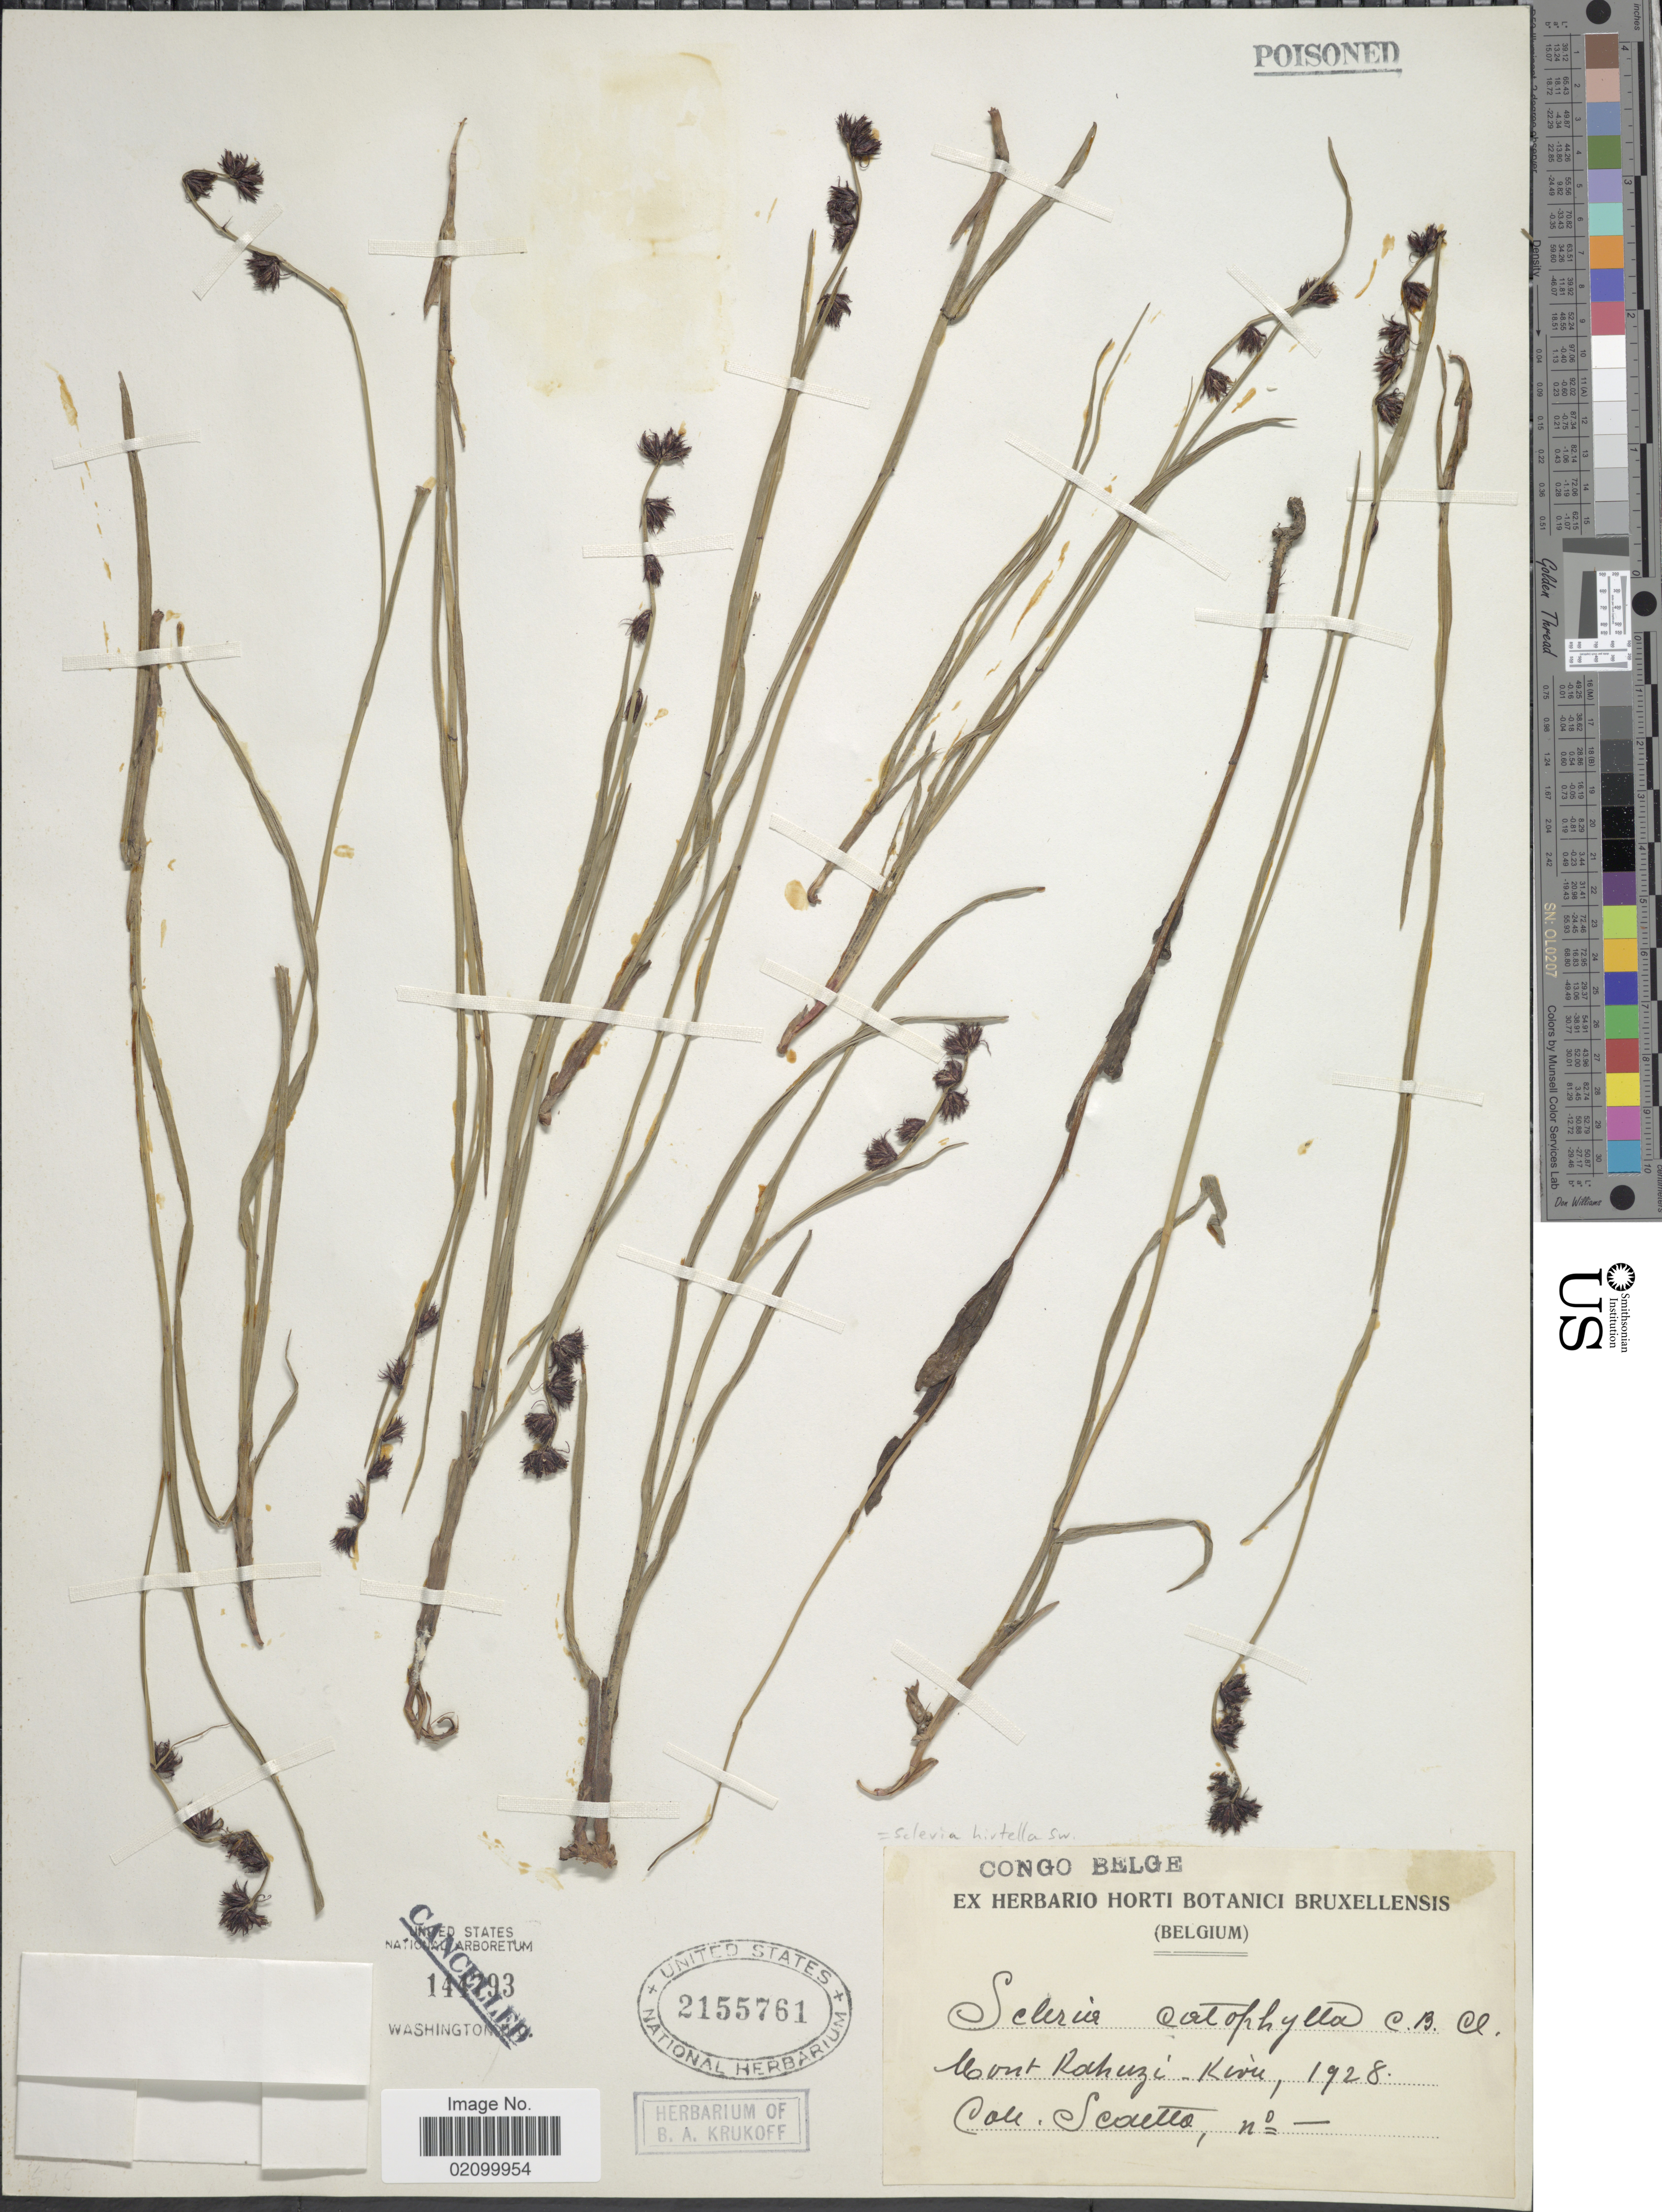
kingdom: Plantae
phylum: Tracheophyta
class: Liliopsida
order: Poales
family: Cyperaceae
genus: Scleria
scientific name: Scleria catophylla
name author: C.B. Clarke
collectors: Scaetta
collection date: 1928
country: Congo, Democratic Republic of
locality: Congo Belge. Mont Rahuzi - Kivu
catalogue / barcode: US 2155761